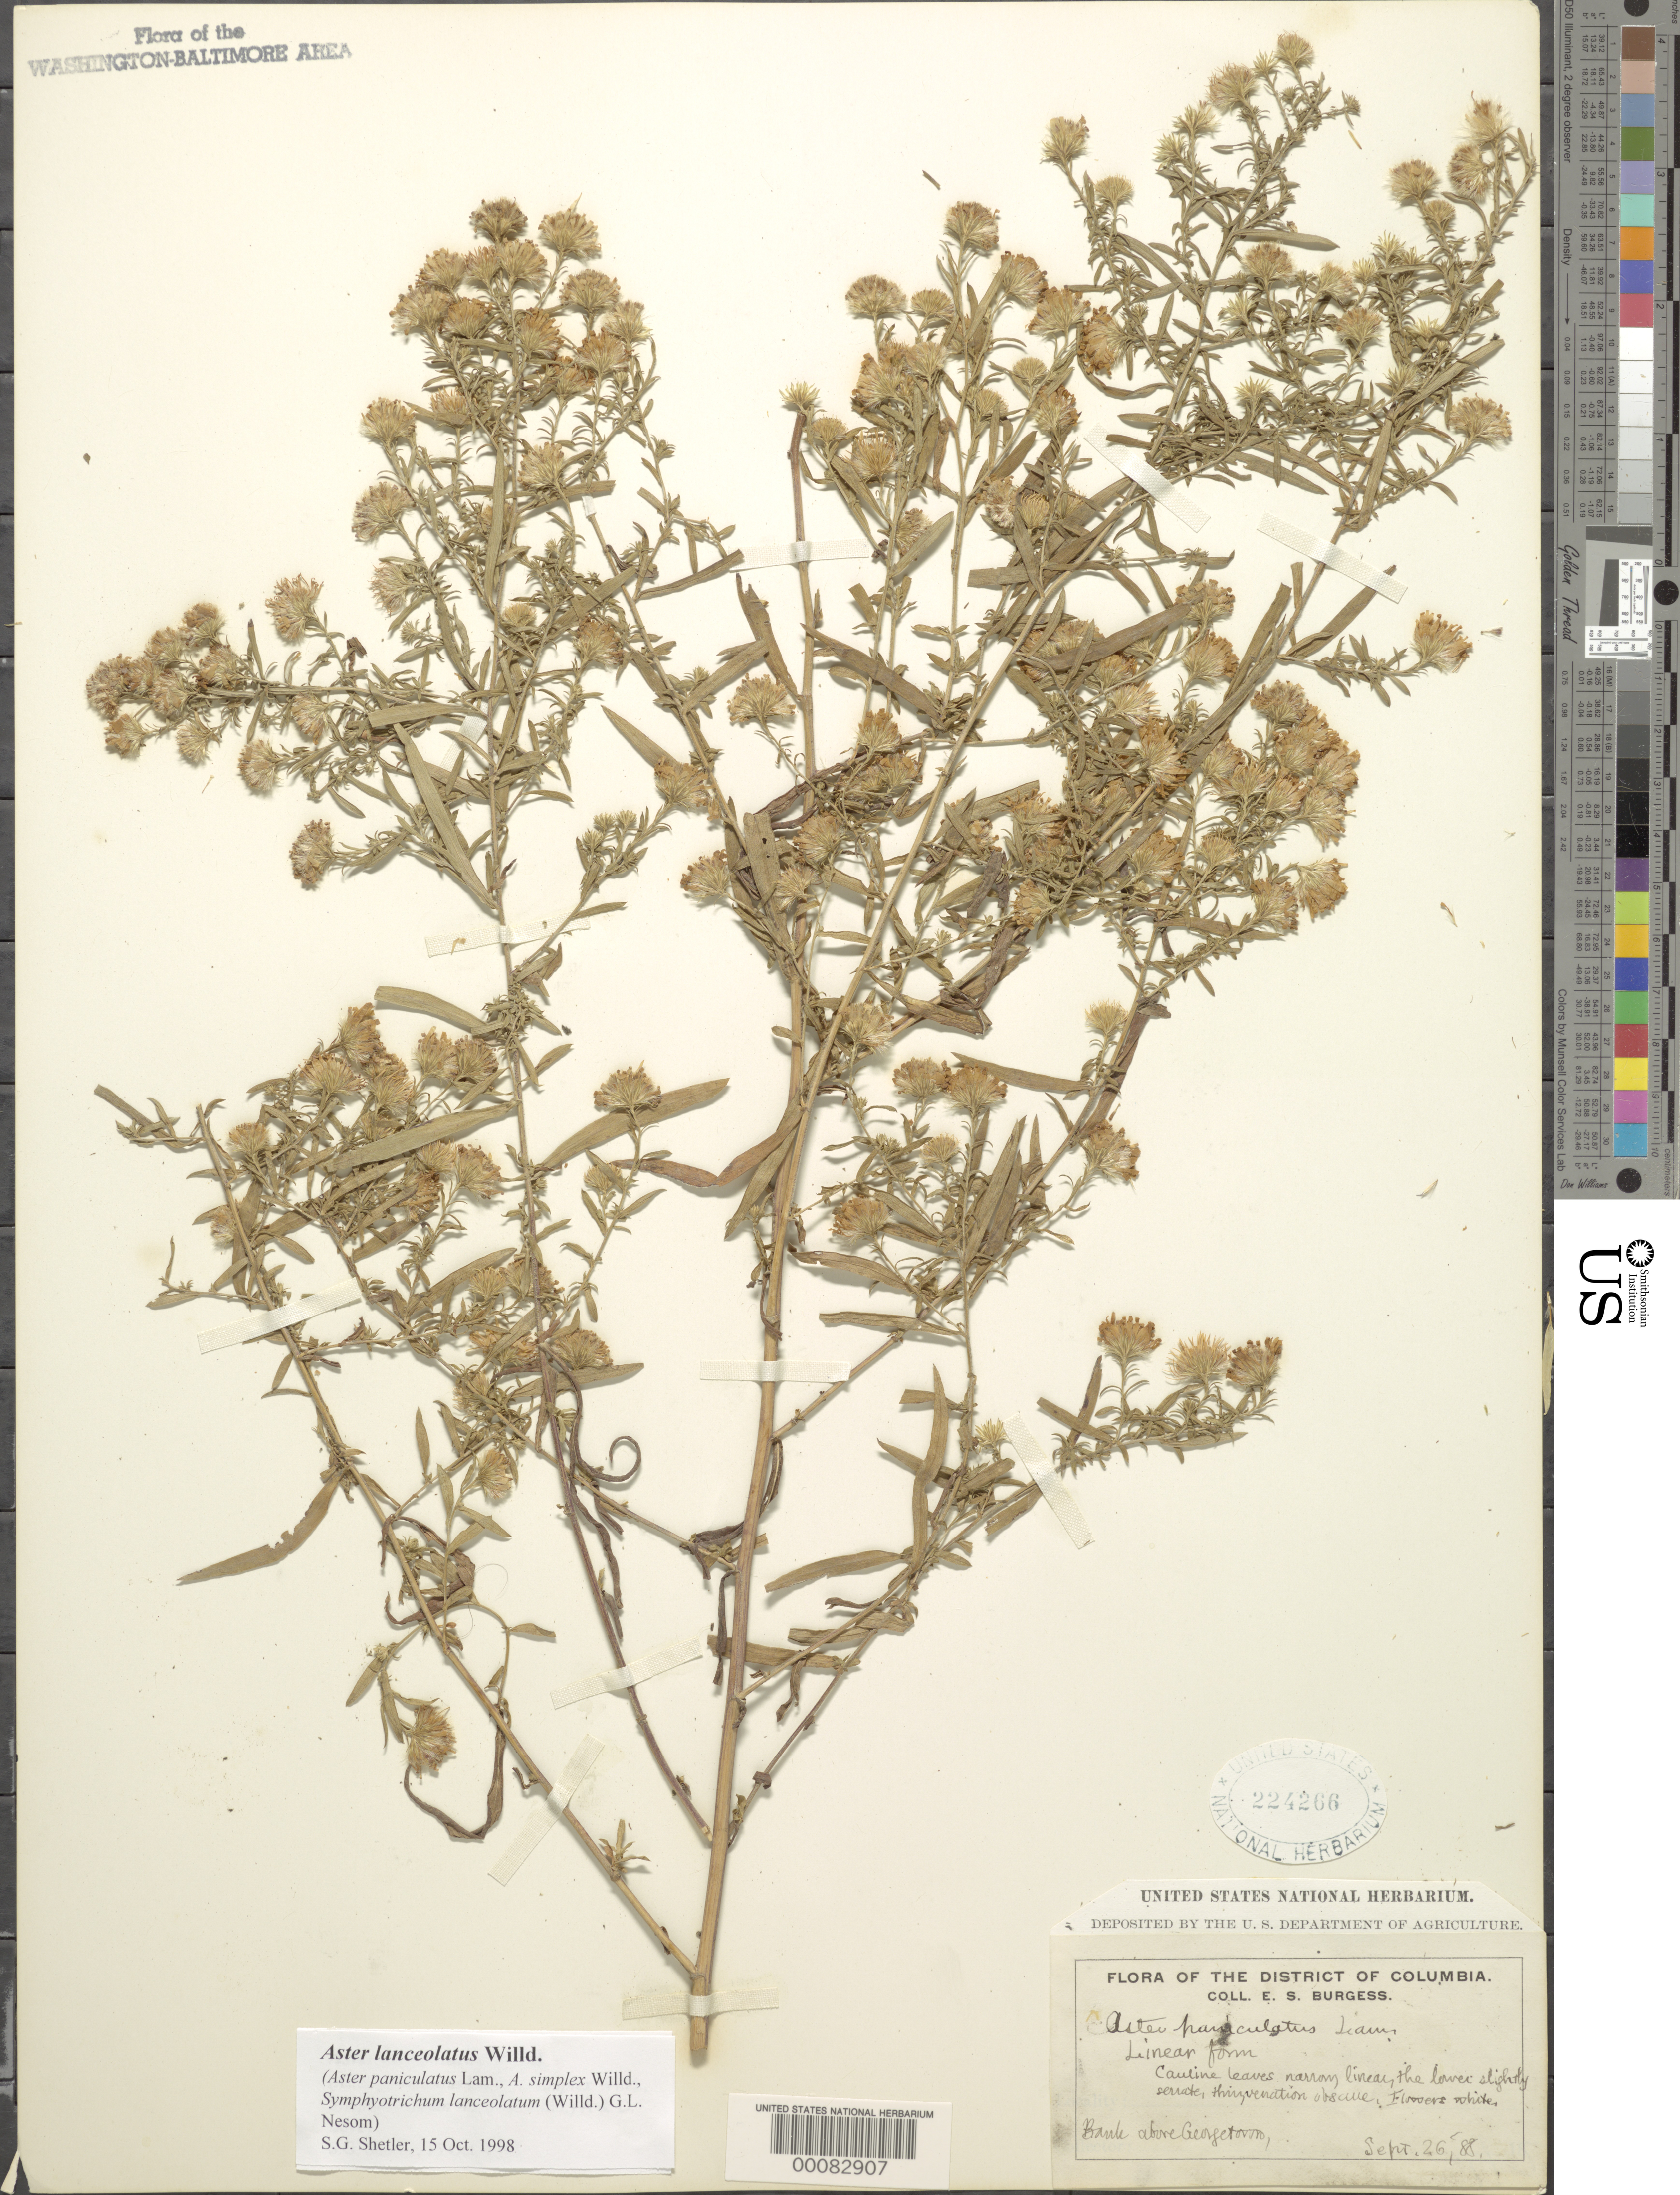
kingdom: Plantae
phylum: Tracheophyta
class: Magnoliopsida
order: Asterales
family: Asteraceae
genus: Symphyotrichum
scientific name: Symphyotrichum lanceolatum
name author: (Willd.) G.L. Nesom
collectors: E. Burgess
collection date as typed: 26 Sep 1888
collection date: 1888-09-26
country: United States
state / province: District of Columbia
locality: Bank above Georgetown C. & O. Canal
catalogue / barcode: US 224266